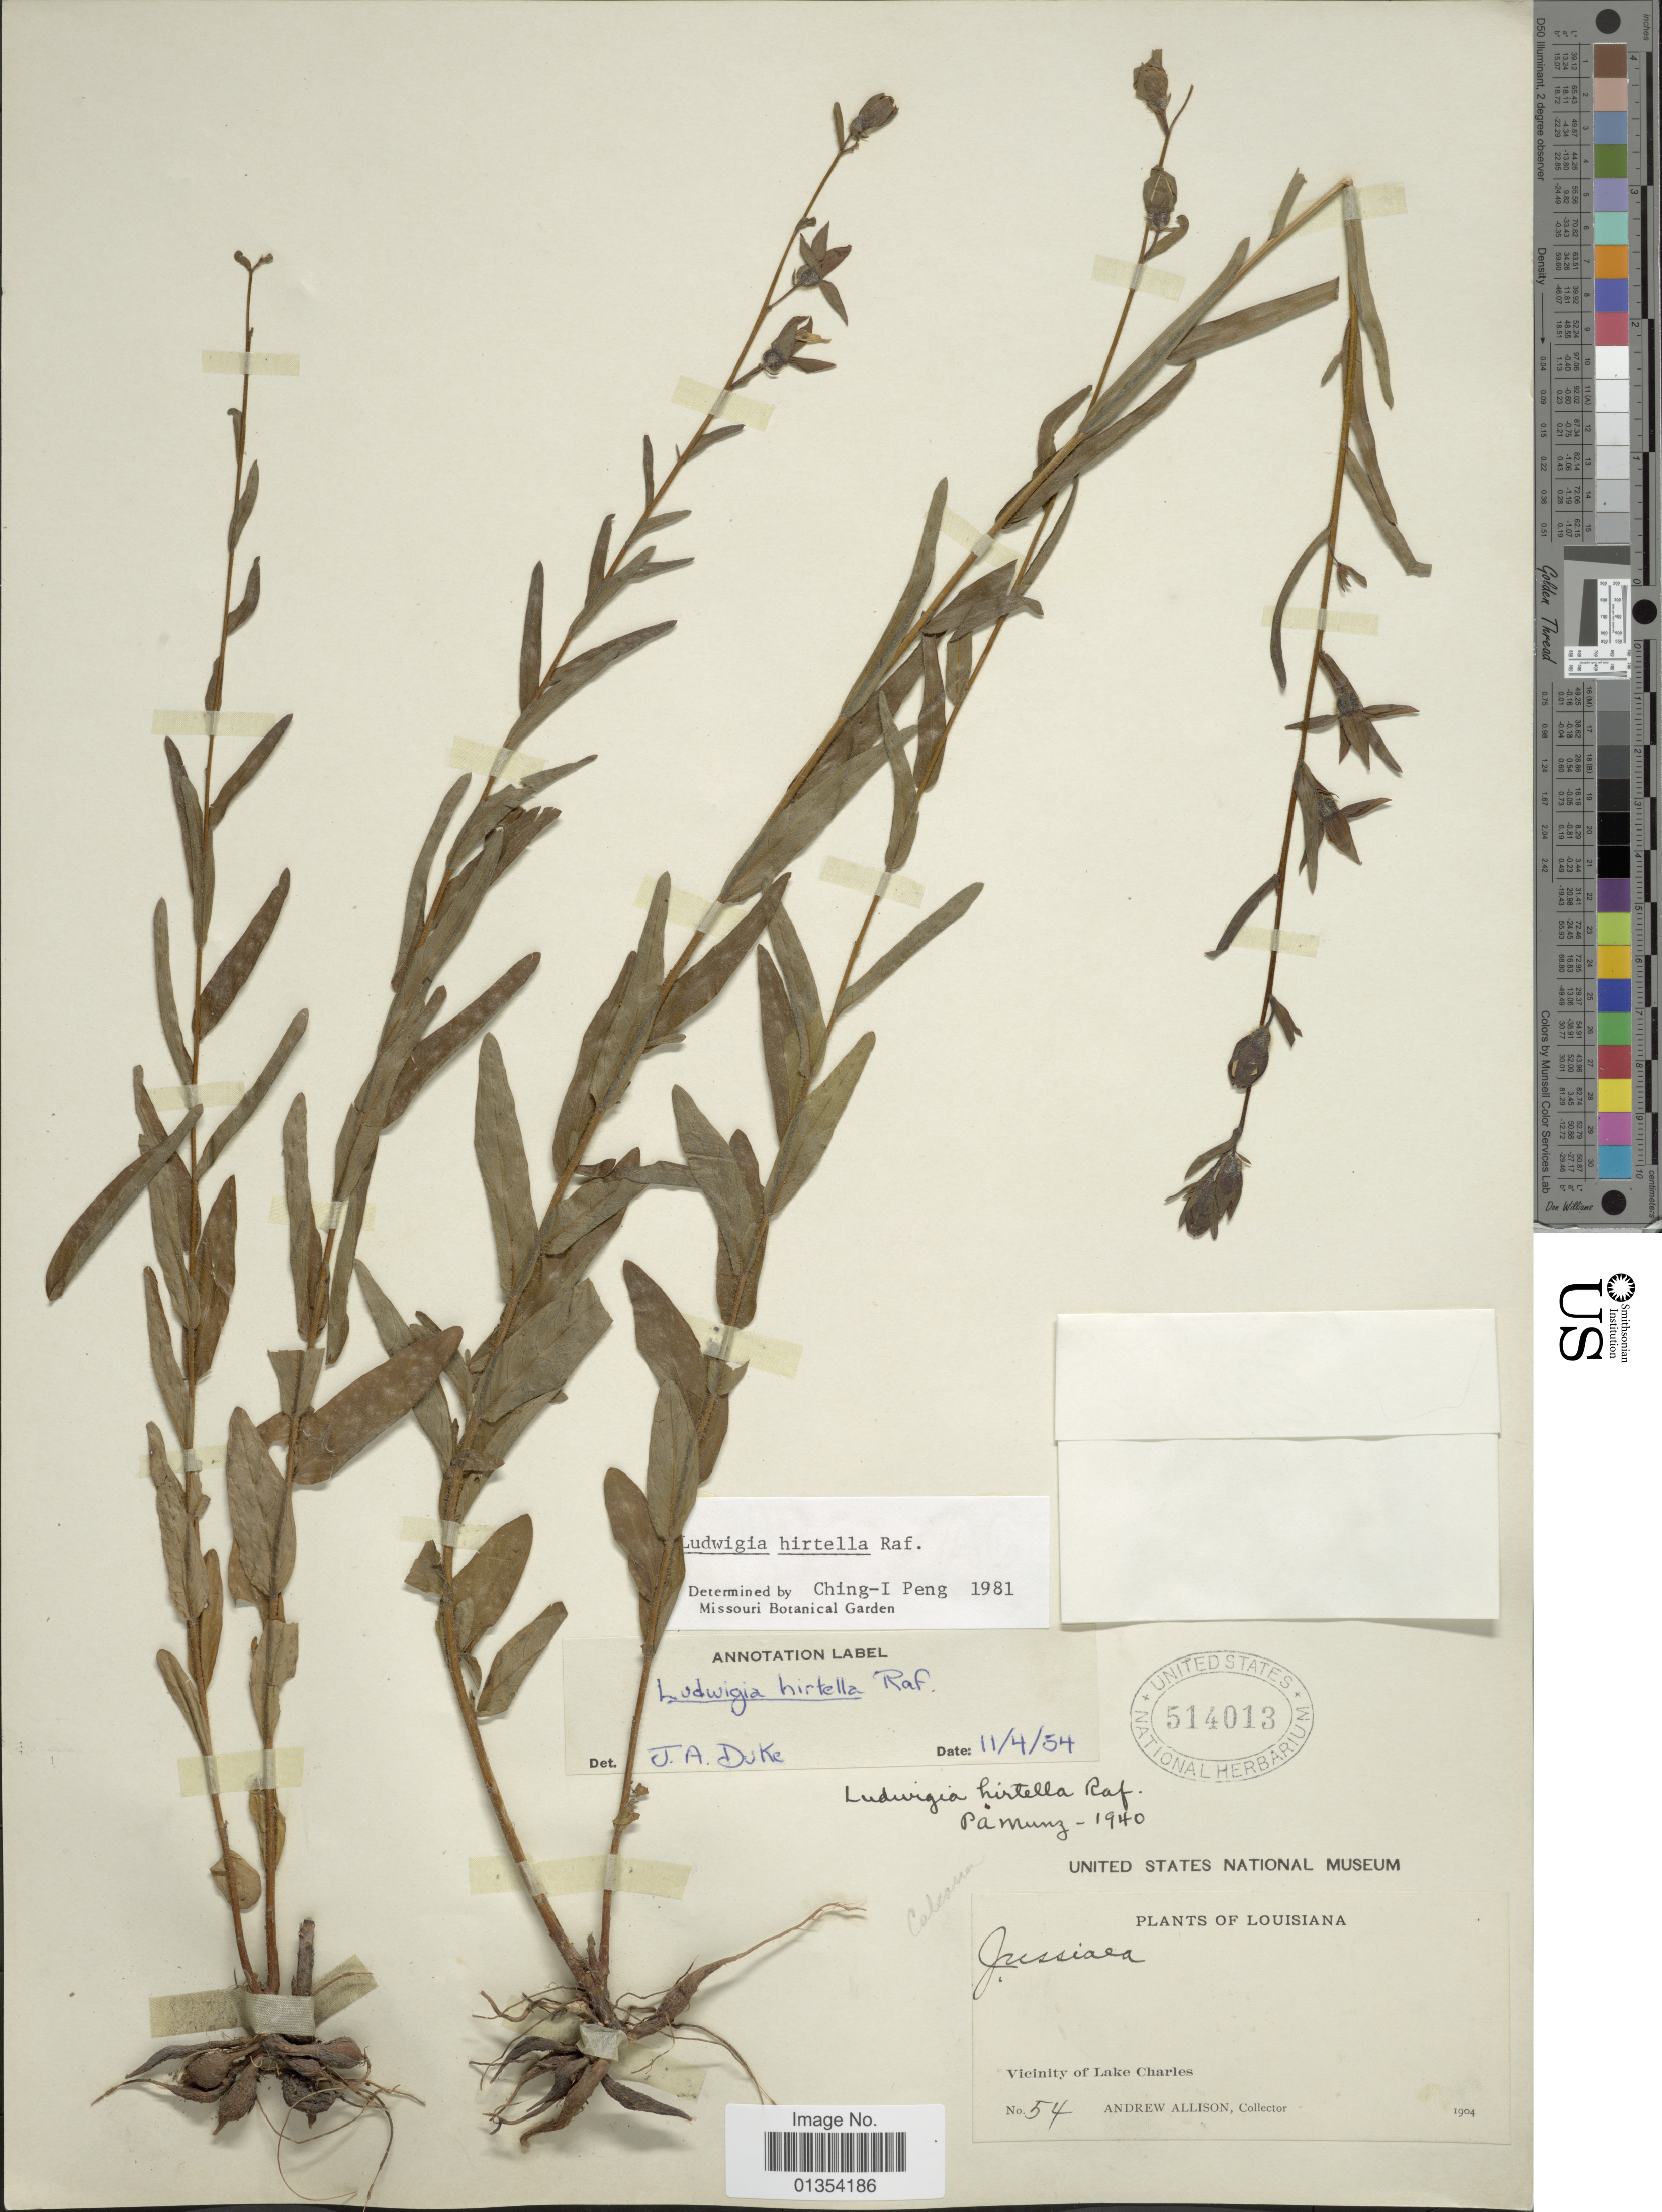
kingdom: Plantae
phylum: Tracheophyta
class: Magnoliopsida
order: Myrtales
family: Onagraceae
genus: Ludwigia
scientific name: Ludwigia hirtella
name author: Raf.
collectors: A. Allison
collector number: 54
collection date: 1904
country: United States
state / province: Louisiana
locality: Vicinity of Lake Charles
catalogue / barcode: US 514013